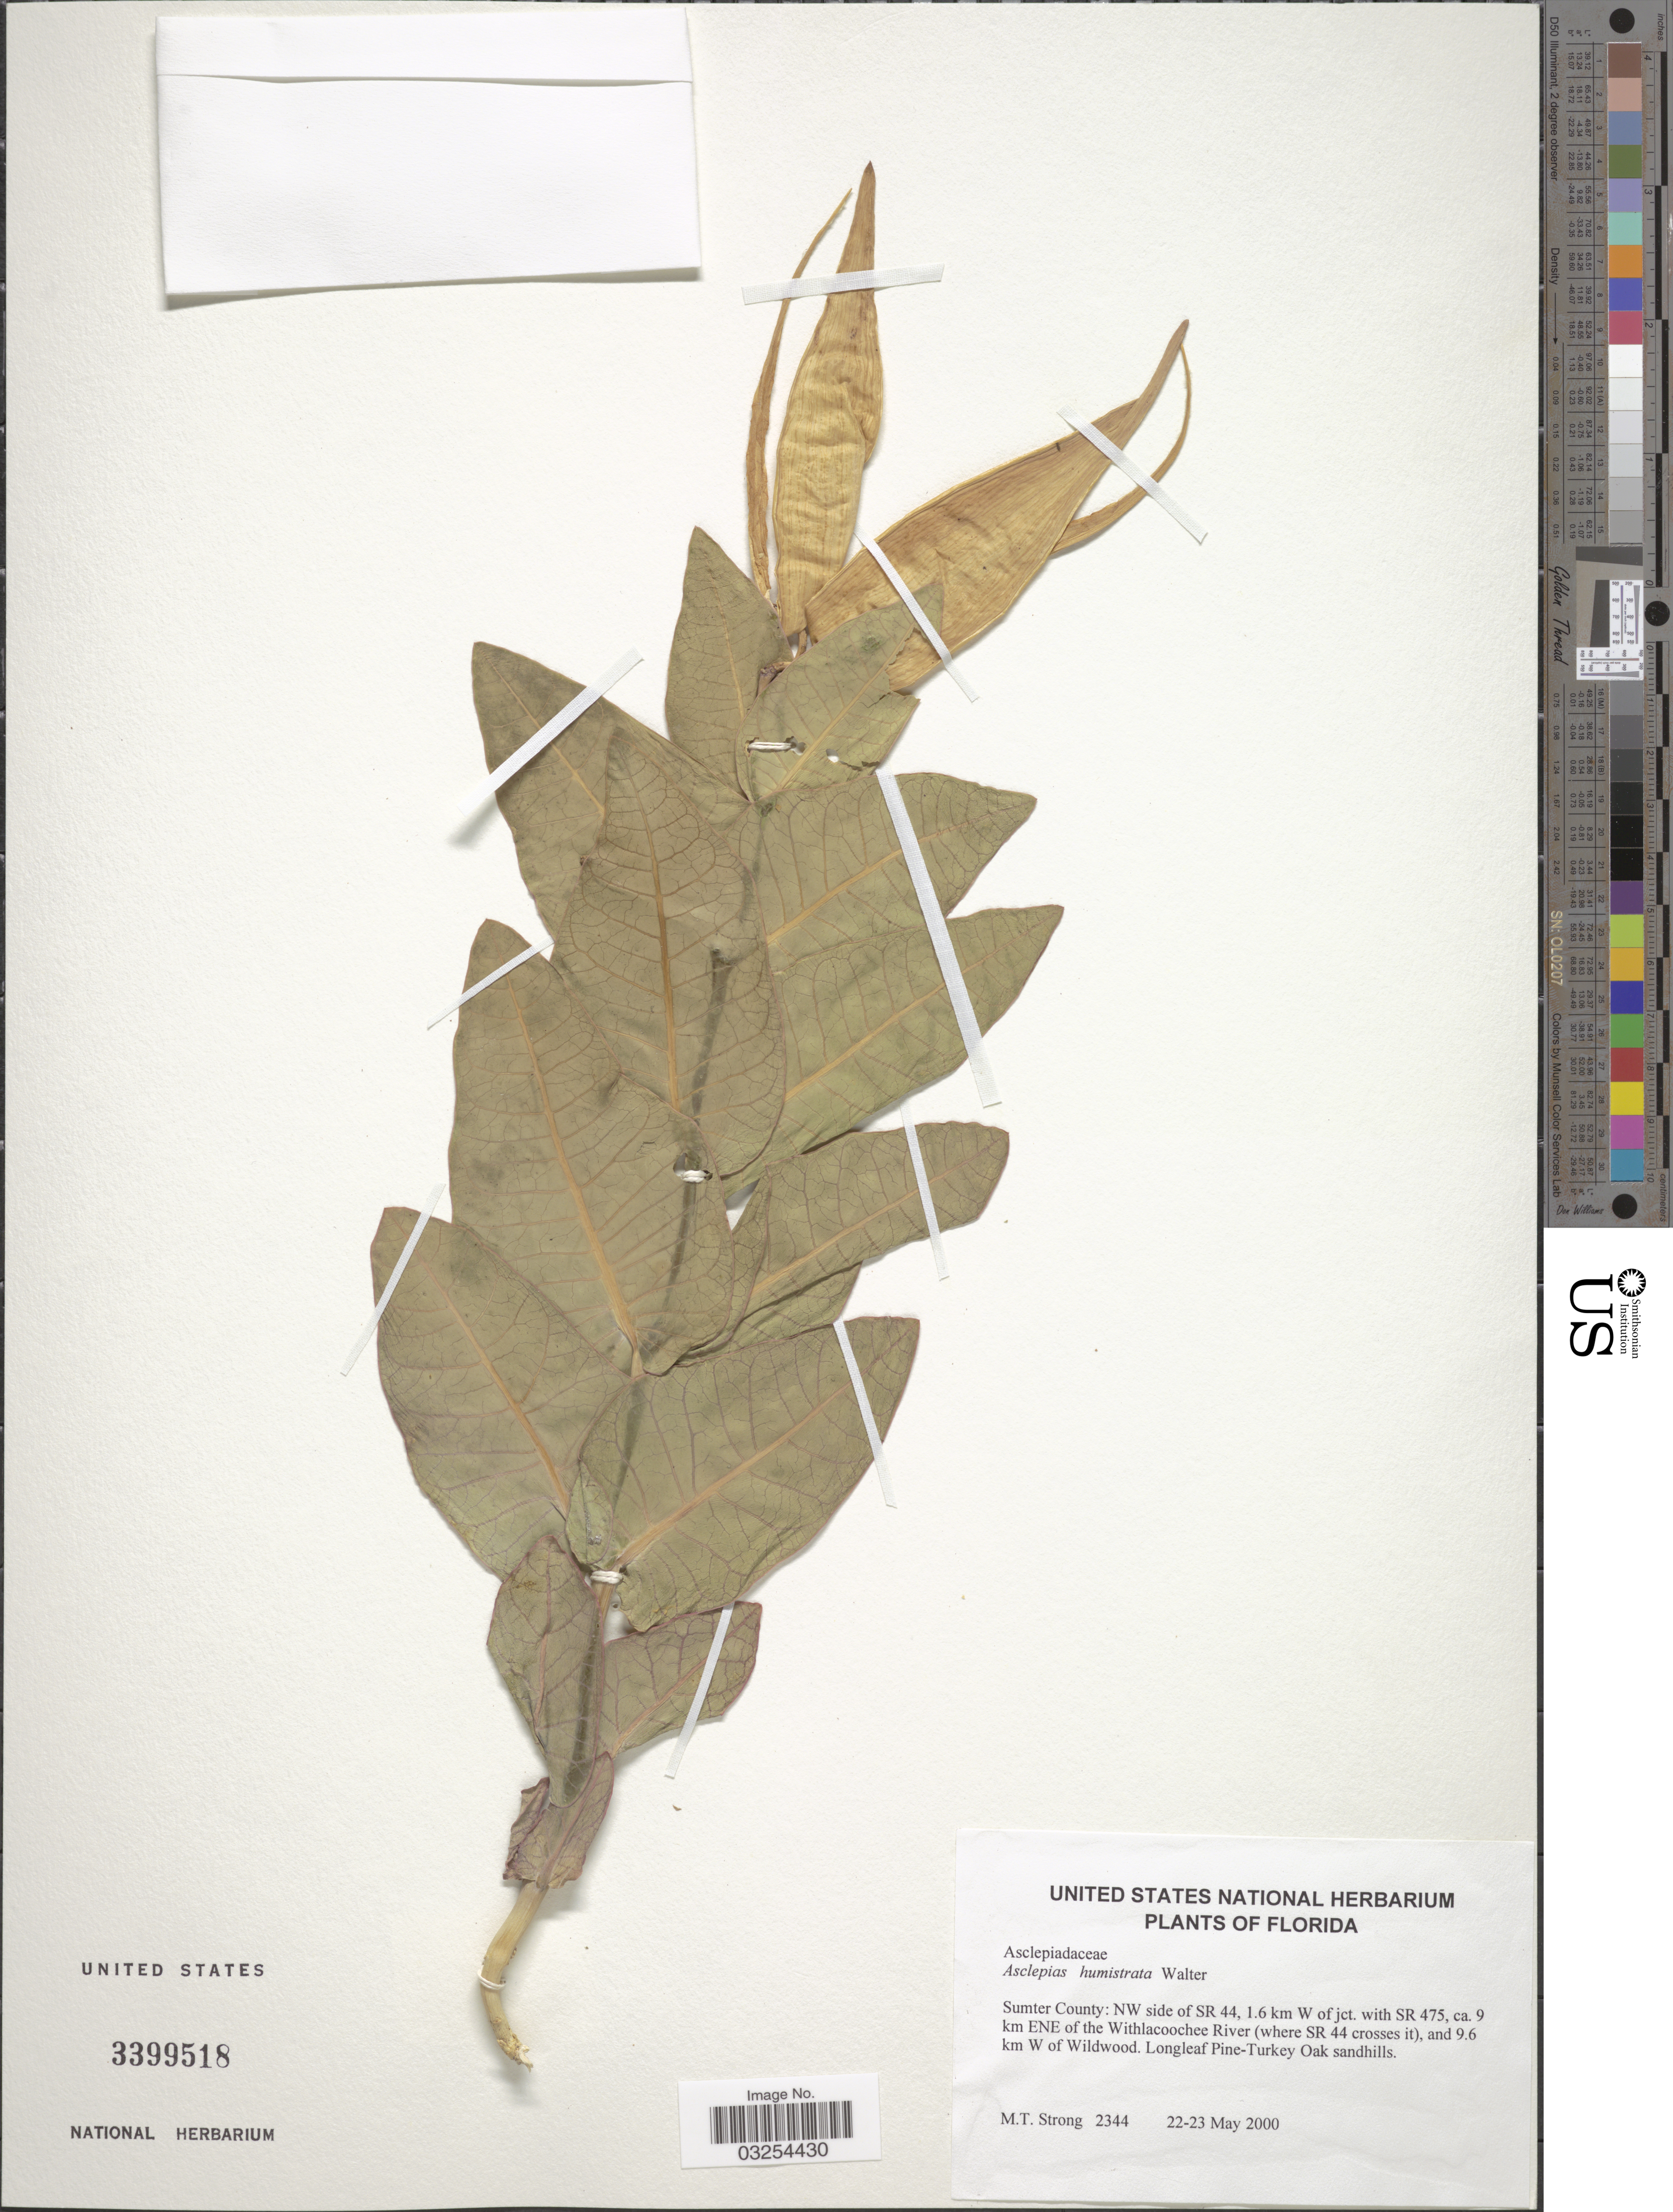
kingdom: Plantae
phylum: Tracheophyta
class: Magnoliopsida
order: Gentianales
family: Apocynaceae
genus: Asclepias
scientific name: Asclepias humistrata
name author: Walter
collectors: M. T. Strong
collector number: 2344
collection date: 2000-05-22/2000-05-23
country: United States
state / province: Florida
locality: Sumter County: NW side of SR 44, 1.6 km W of jct. with SR 475, ca. 9 km ENE of the Withlacoochee River (where SR 44 crosses it), and 9.6 km W of Wildwood.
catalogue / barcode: US 3399518